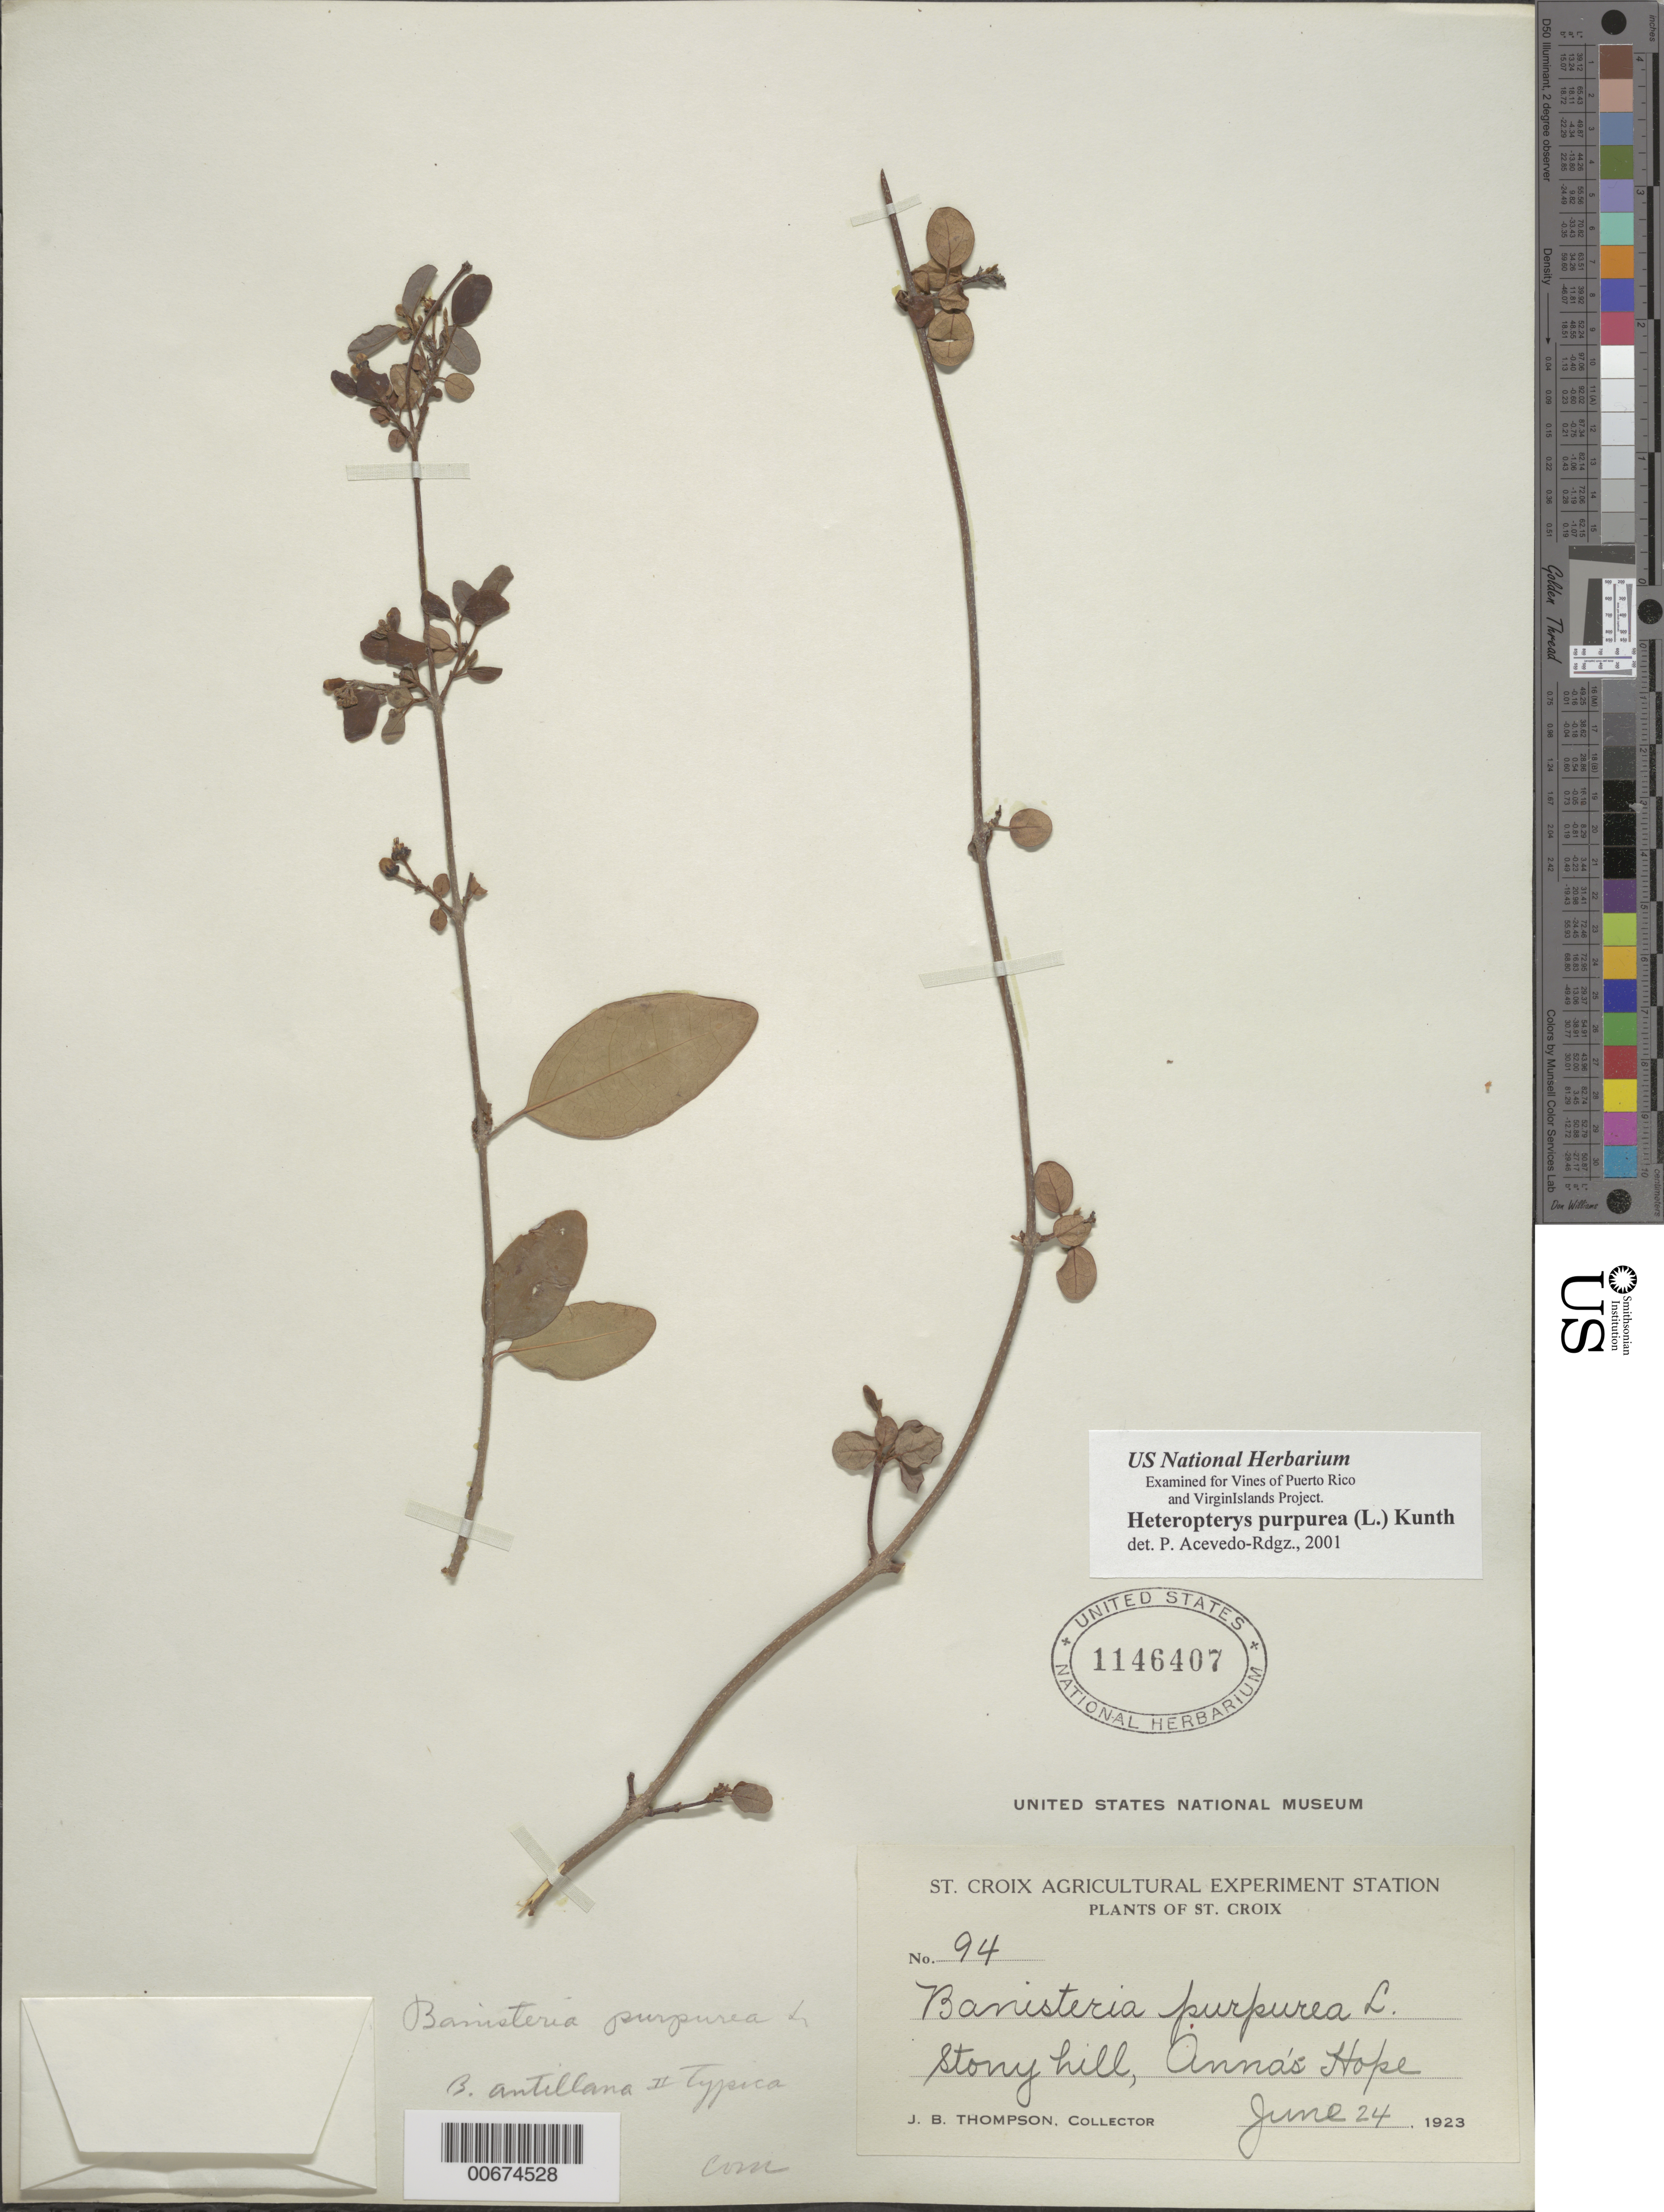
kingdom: Plantae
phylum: Tracheophyta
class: Magnoliopsida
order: Malpighiales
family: Malpighiaceae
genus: Heteropterys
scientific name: Heteropterys purpurea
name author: (L.) Kunth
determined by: Acevedo-Rodríguez, P., (BOT), Smithsonian Institution - National Museum of Natural History (UNITED STATES)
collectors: J. B. Thompson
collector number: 94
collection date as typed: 24 Jun 1923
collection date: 1923-06-24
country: U.S. Virgin Islands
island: St. Croix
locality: Anna's Hope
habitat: stony hill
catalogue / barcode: US 1146407